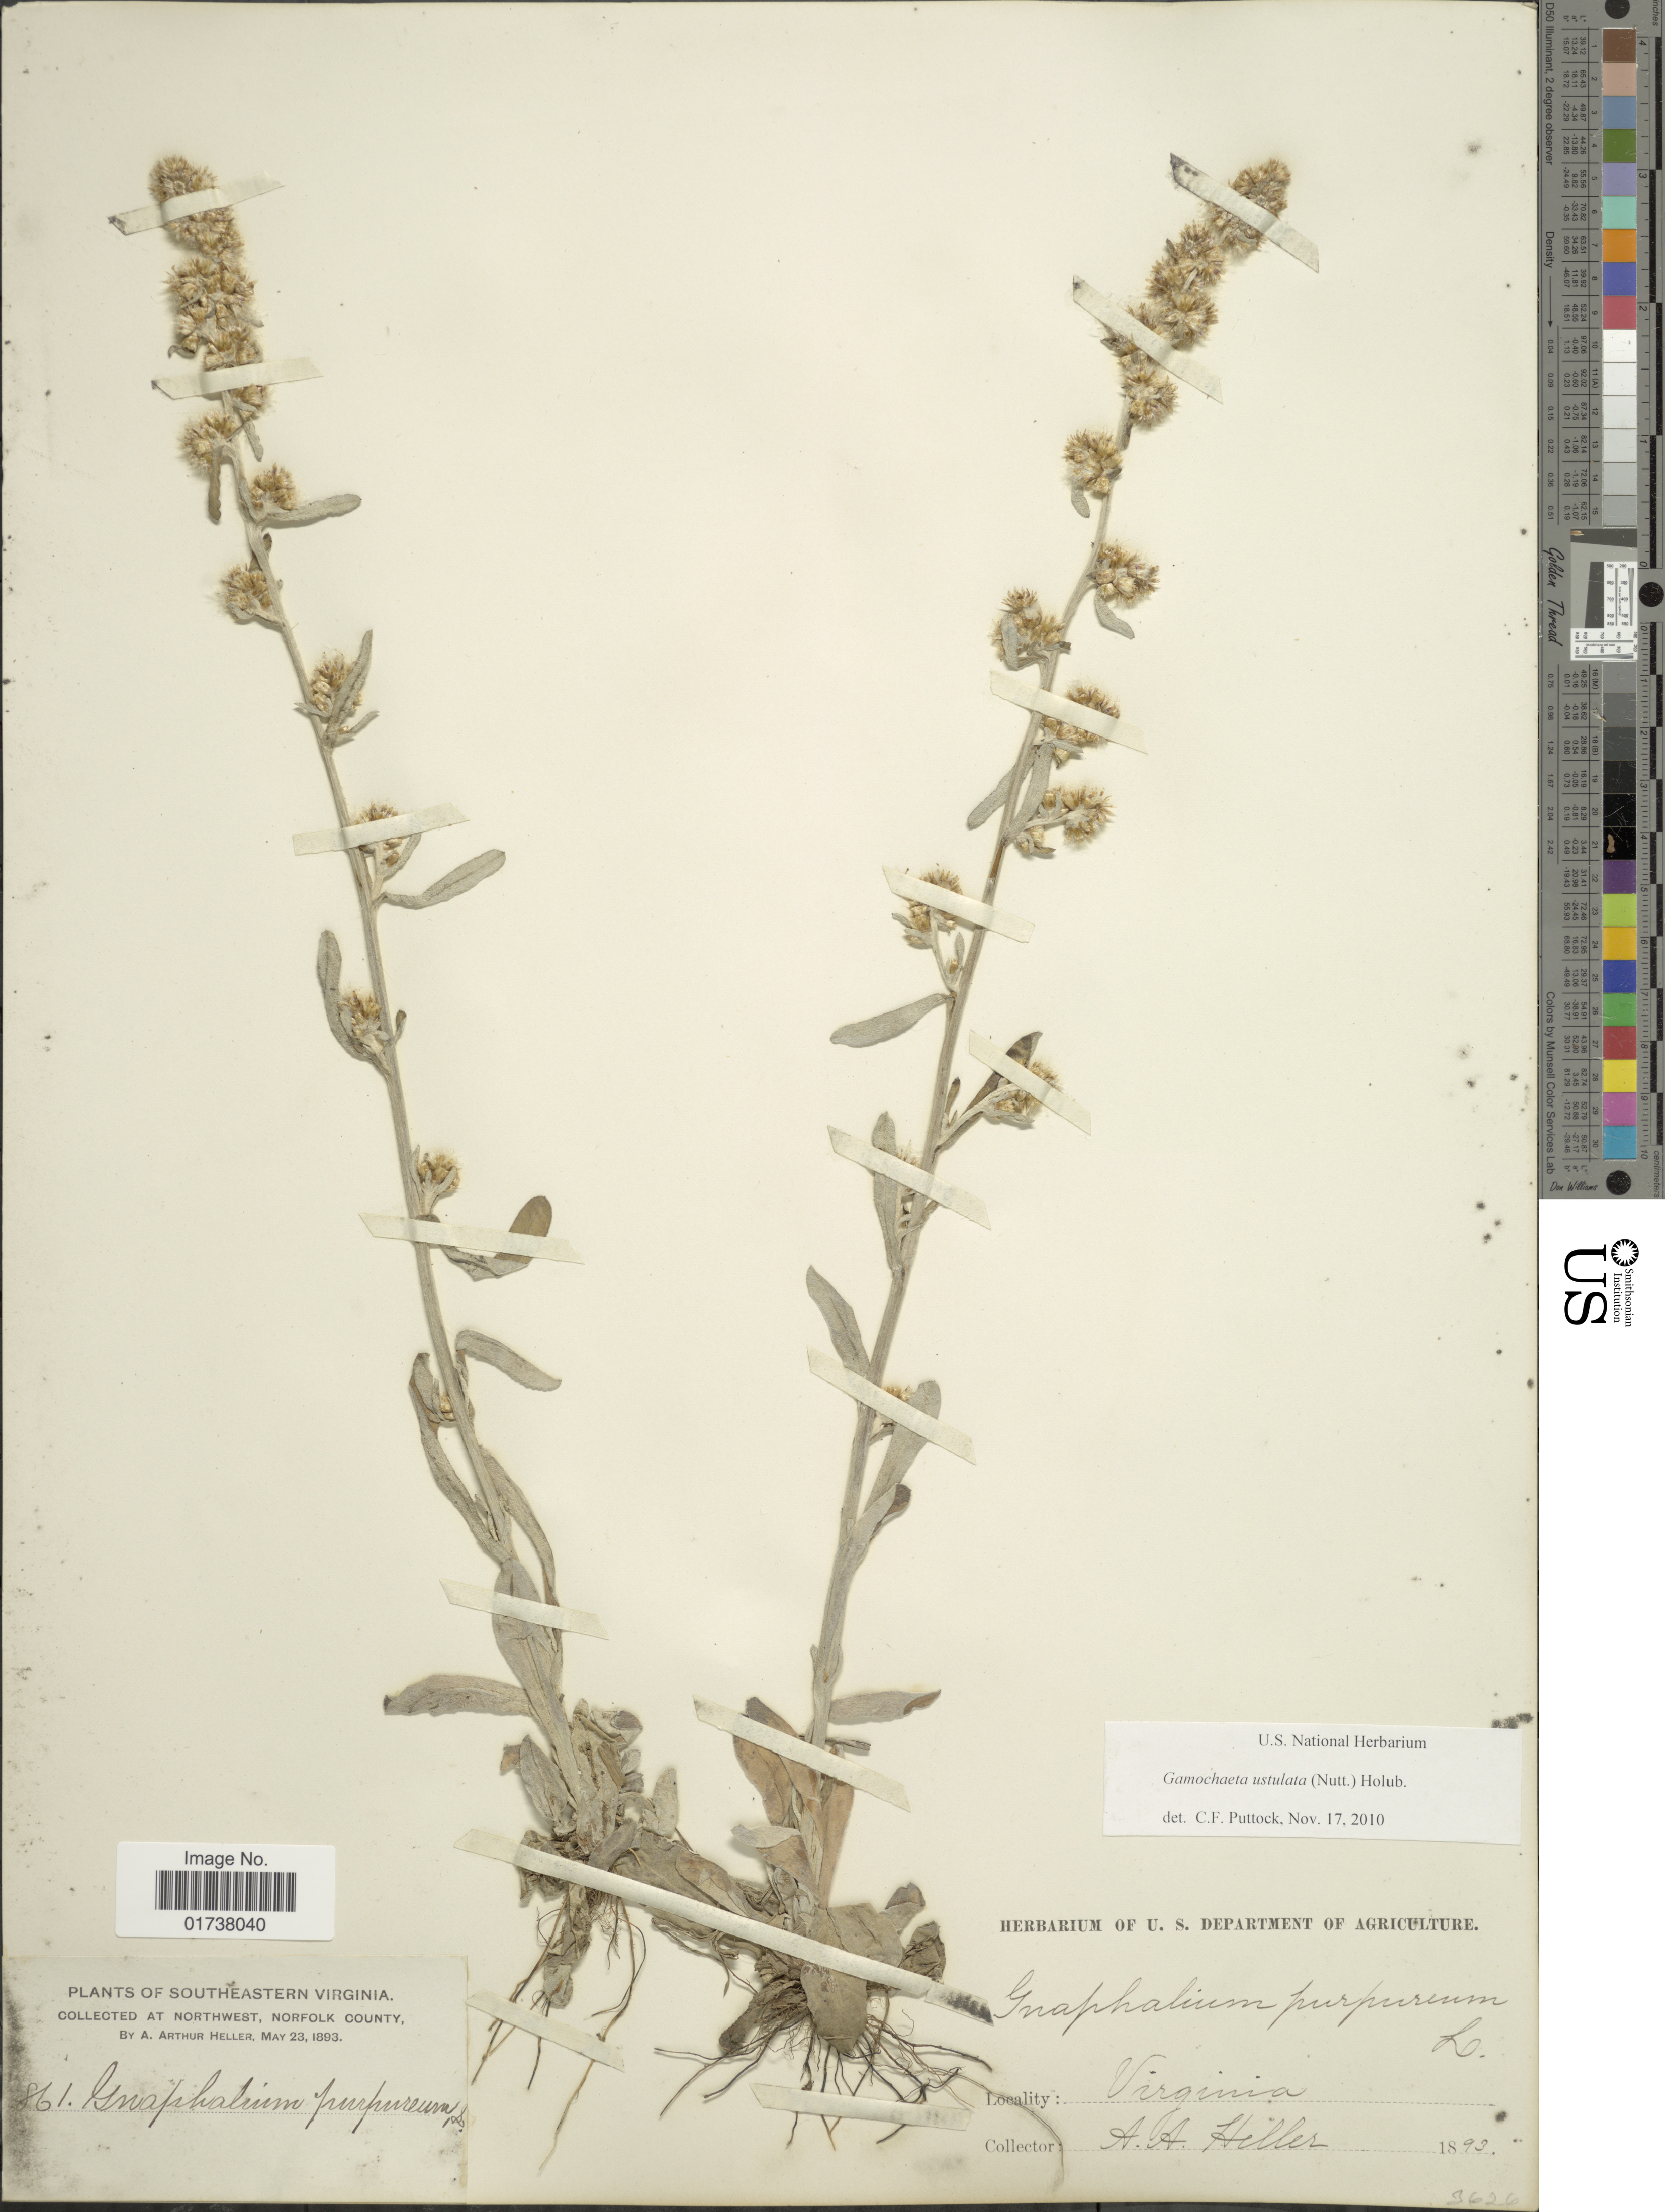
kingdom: Plantae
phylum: Tracheophyta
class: Magnoliopsida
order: Asterales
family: Asteraceae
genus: Gamochaeta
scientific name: Gamochaeta ustulata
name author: (Nutt.) Holub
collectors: A. A. Heller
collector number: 861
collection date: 1893-05-23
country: United States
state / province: Virginia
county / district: City of Norfolk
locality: Southeastern Virginia, At Northwest, Norfolk County